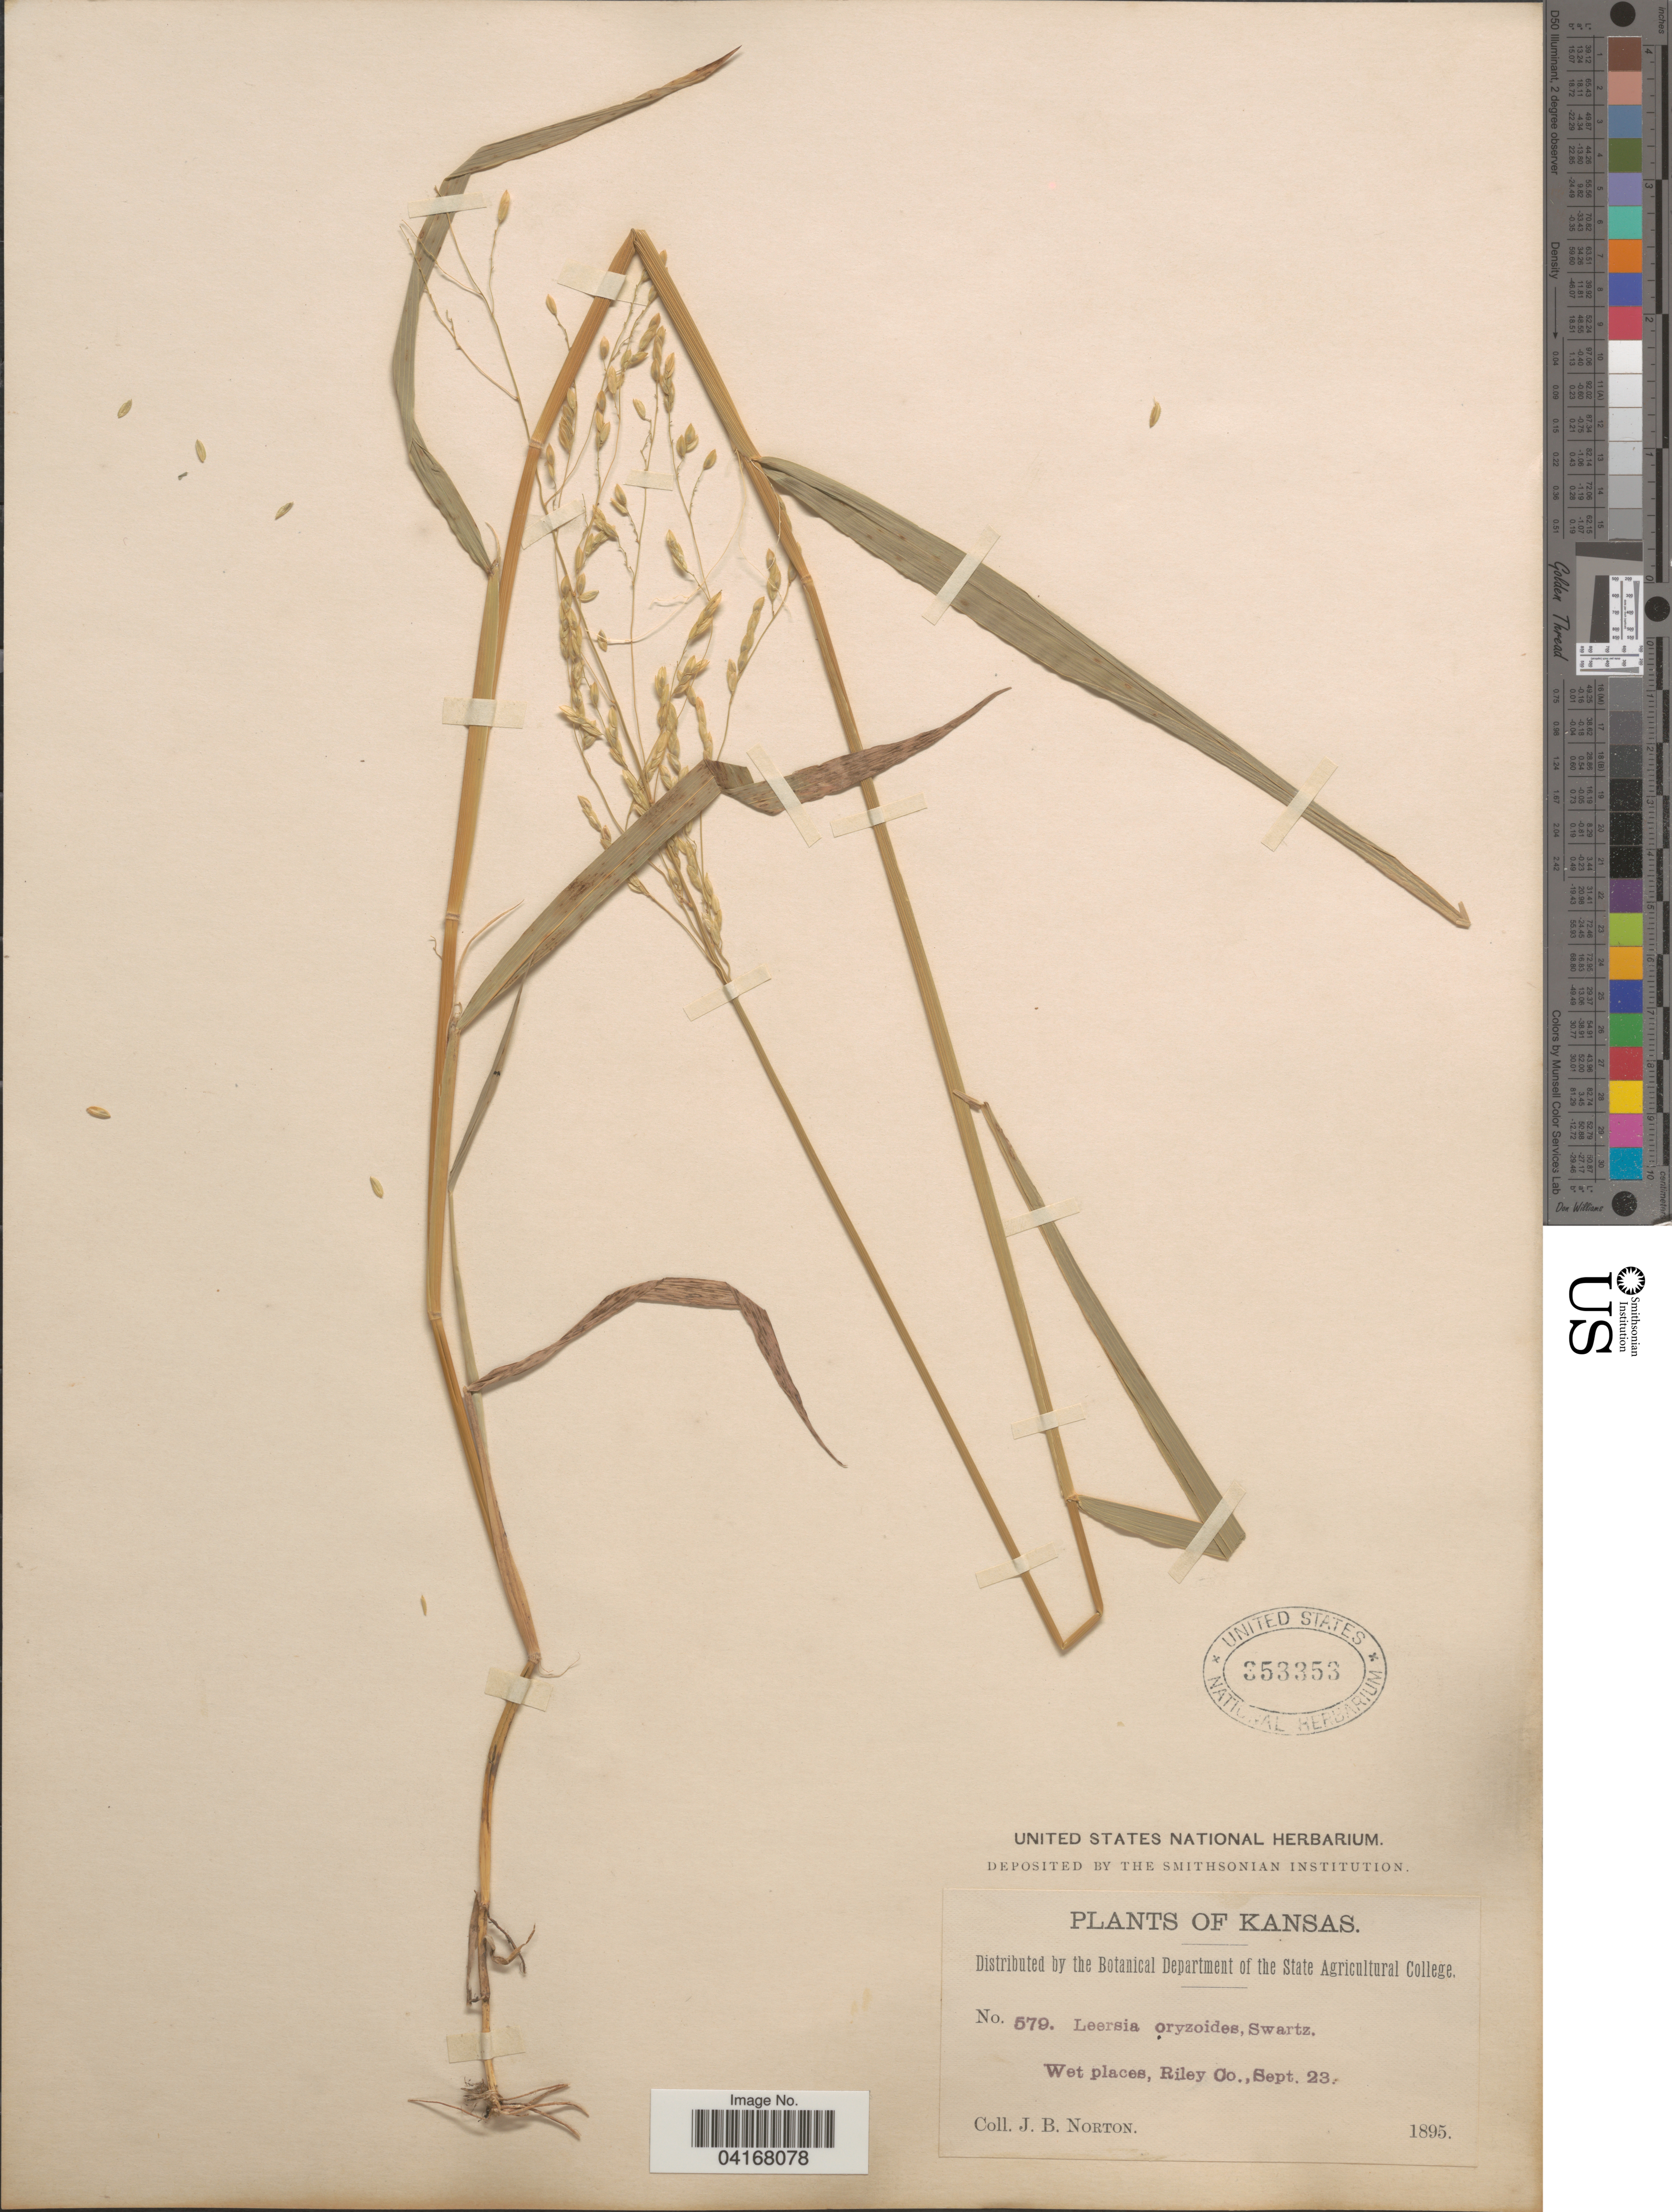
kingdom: Plantae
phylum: Tracheophyta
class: Liliopsida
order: Poales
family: Poaceae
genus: Leersia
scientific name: Leersia oryzoides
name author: (L.) Sw.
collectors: J. B. Norton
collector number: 579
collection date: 1895-09-23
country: United States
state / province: Kansas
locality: Wet places, Riley Co.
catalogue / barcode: US 353353